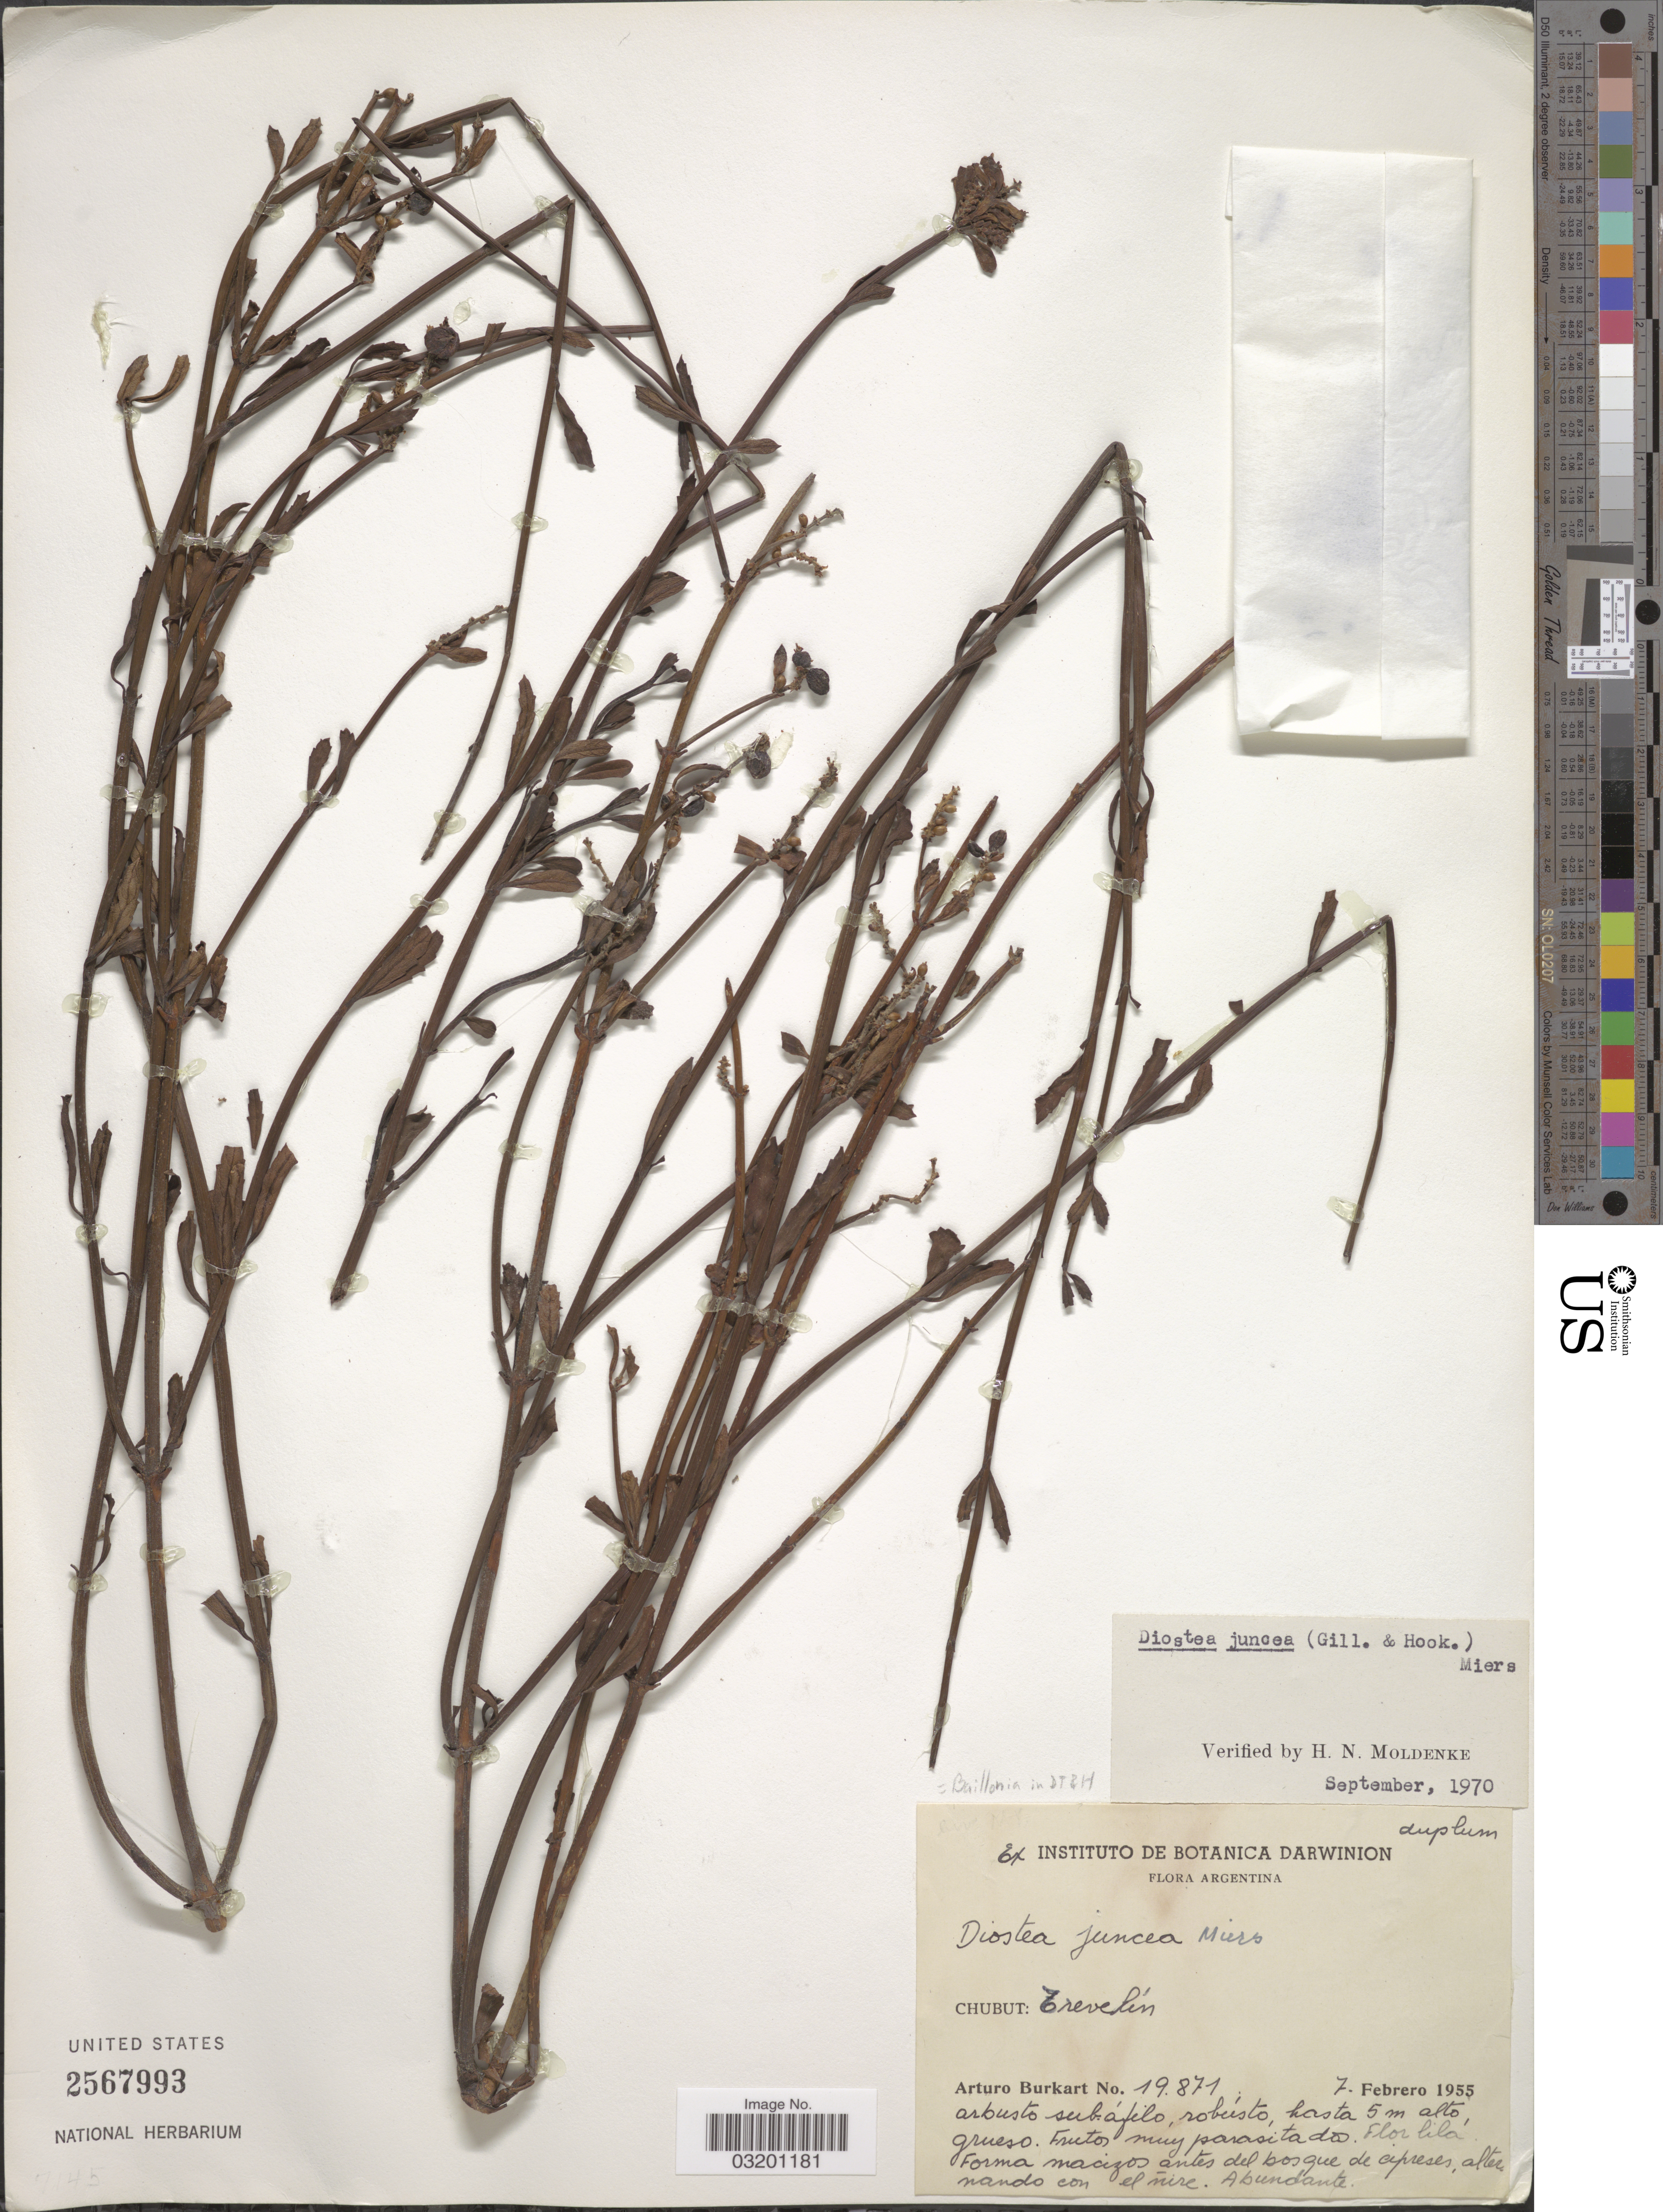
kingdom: Plantae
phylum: Tracheophyta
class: Magnoliopsida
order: Lamiales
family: Verbenaceae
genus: Baillonia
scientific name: Baillonia juncea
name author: Benth.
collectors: A. E. Burkart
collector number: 19871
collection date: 1955-02-07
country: Argentina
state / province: Chubut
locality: Trevelín.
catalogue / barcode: US 2567993